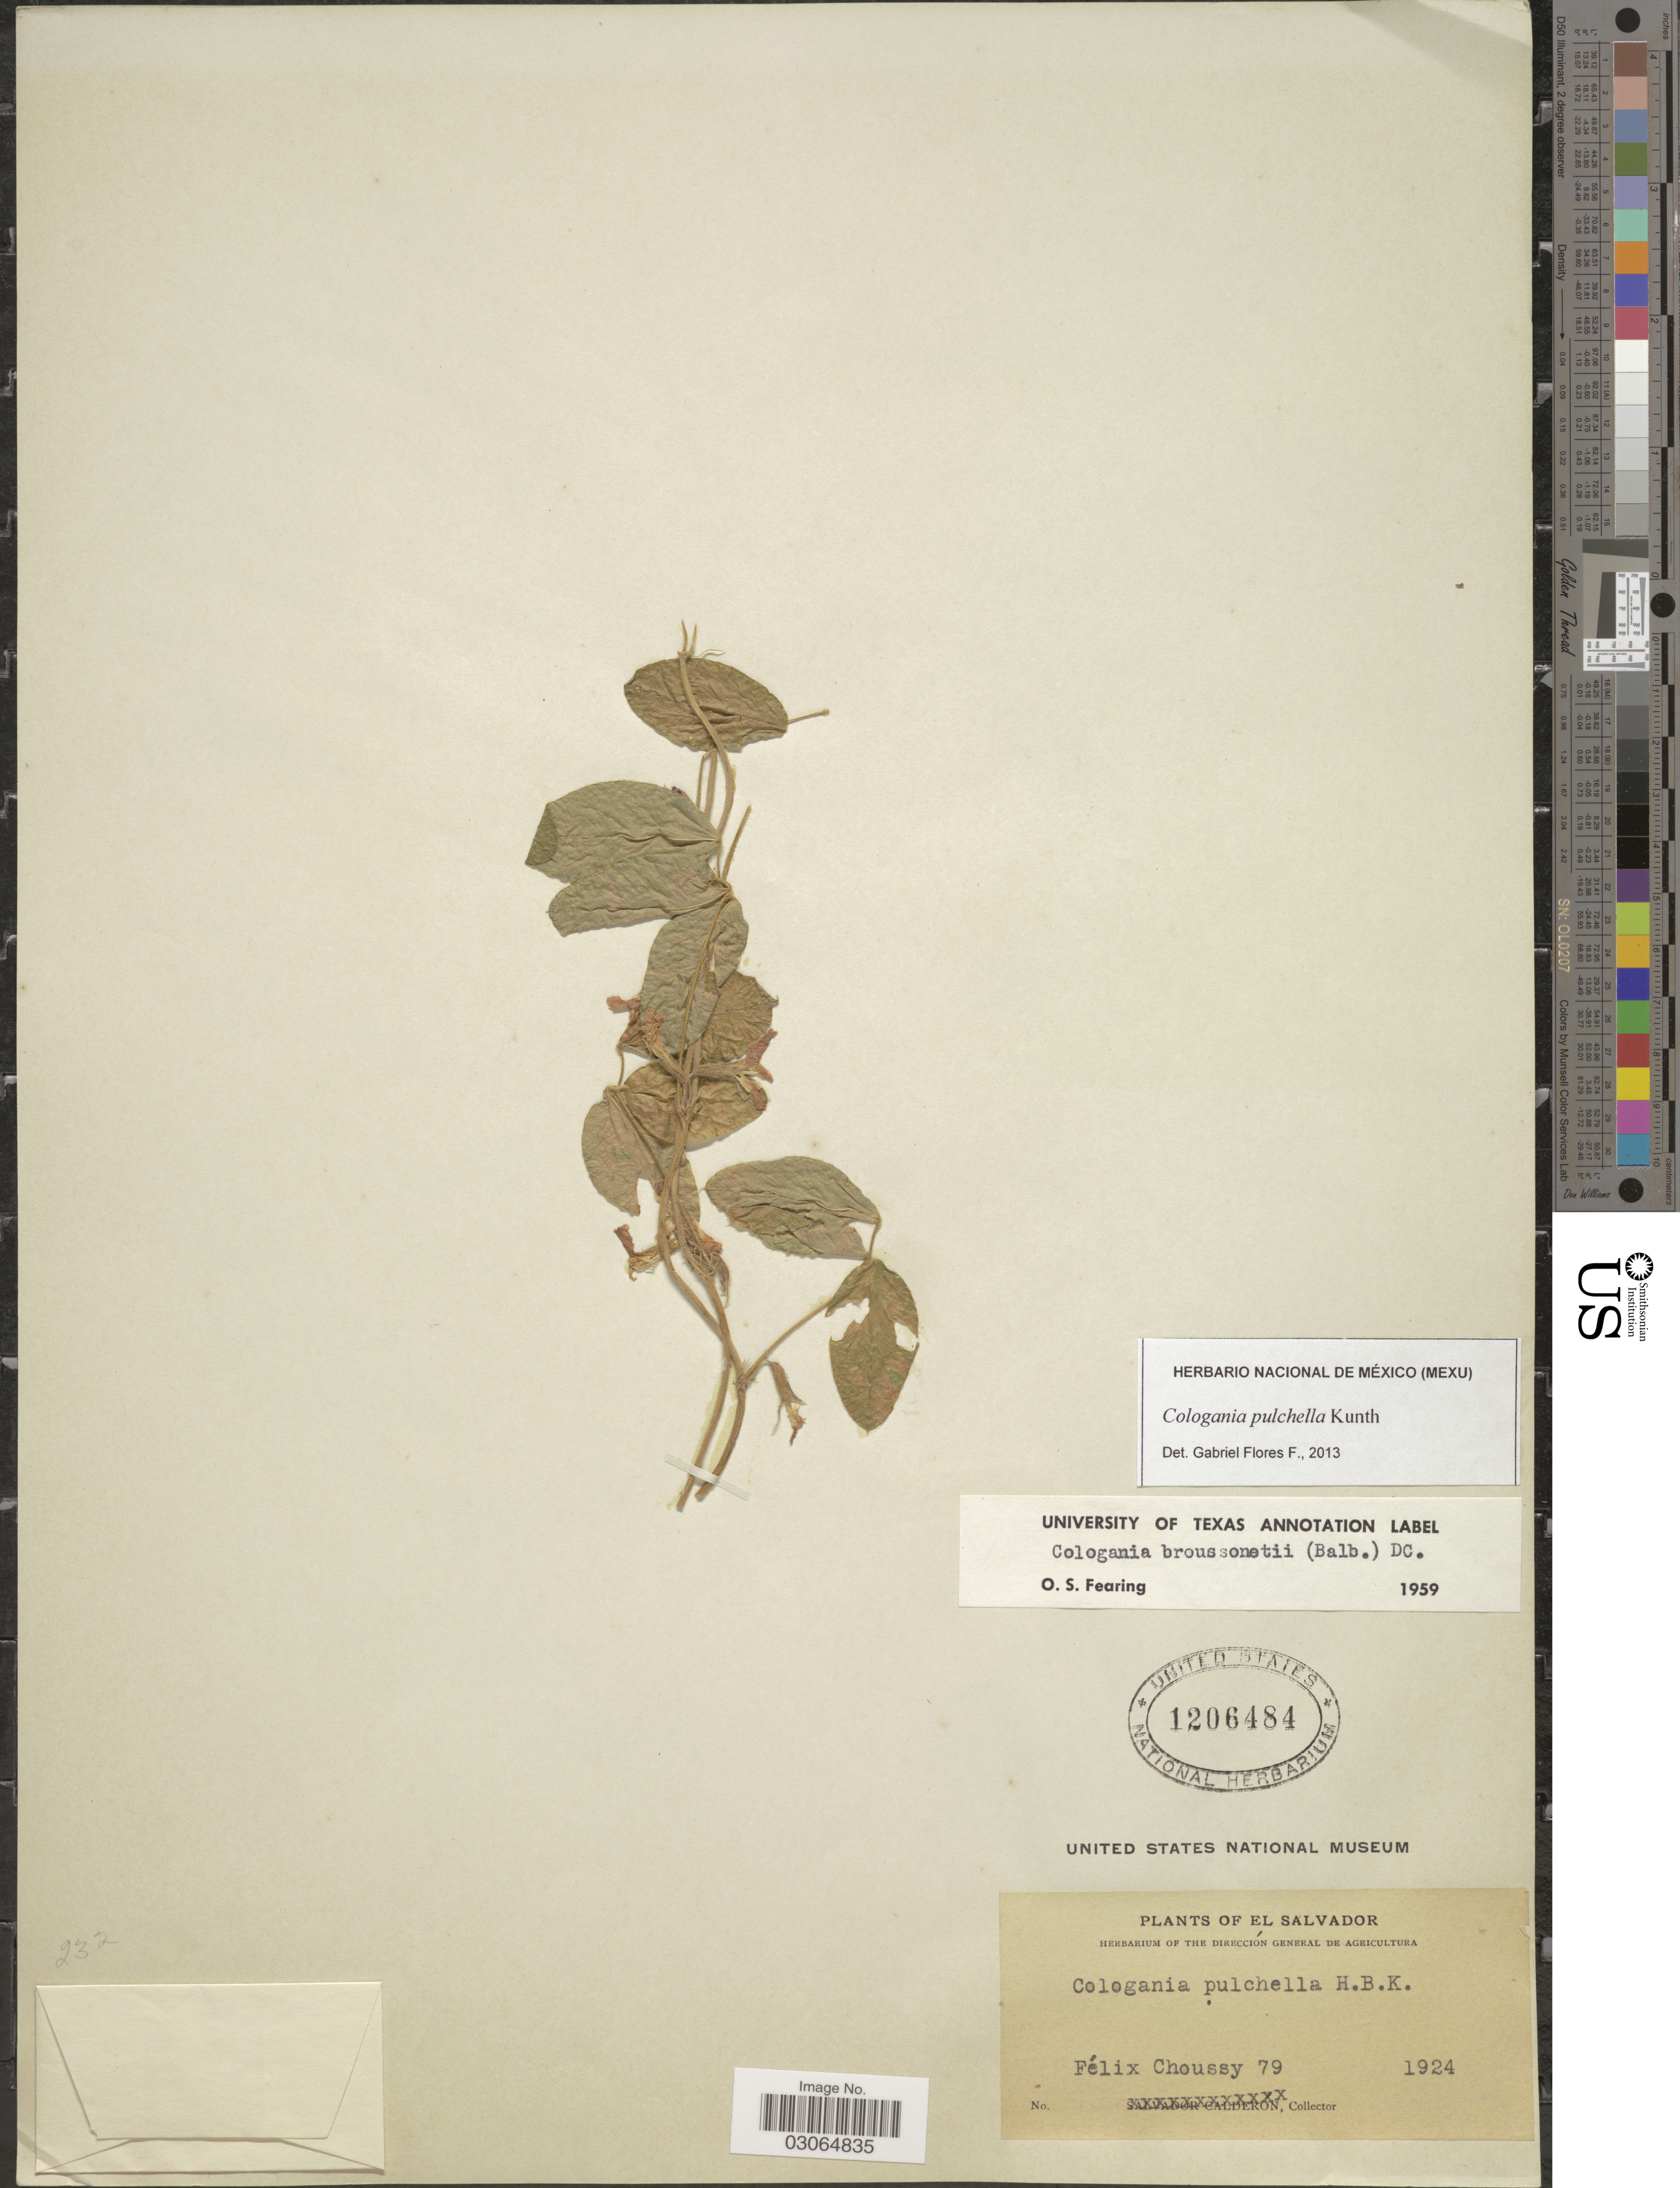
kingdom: Plantae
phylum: Tracheophyta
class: Magnoliopsida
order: Fabales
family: Fabaceae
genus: Cologania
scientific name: Cologania broussonetii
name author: (Balb.) DC.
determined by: Fearing, O. S.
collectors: F. Choussy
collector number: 79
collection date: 1924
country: El Salvador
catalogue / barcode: US 1206484